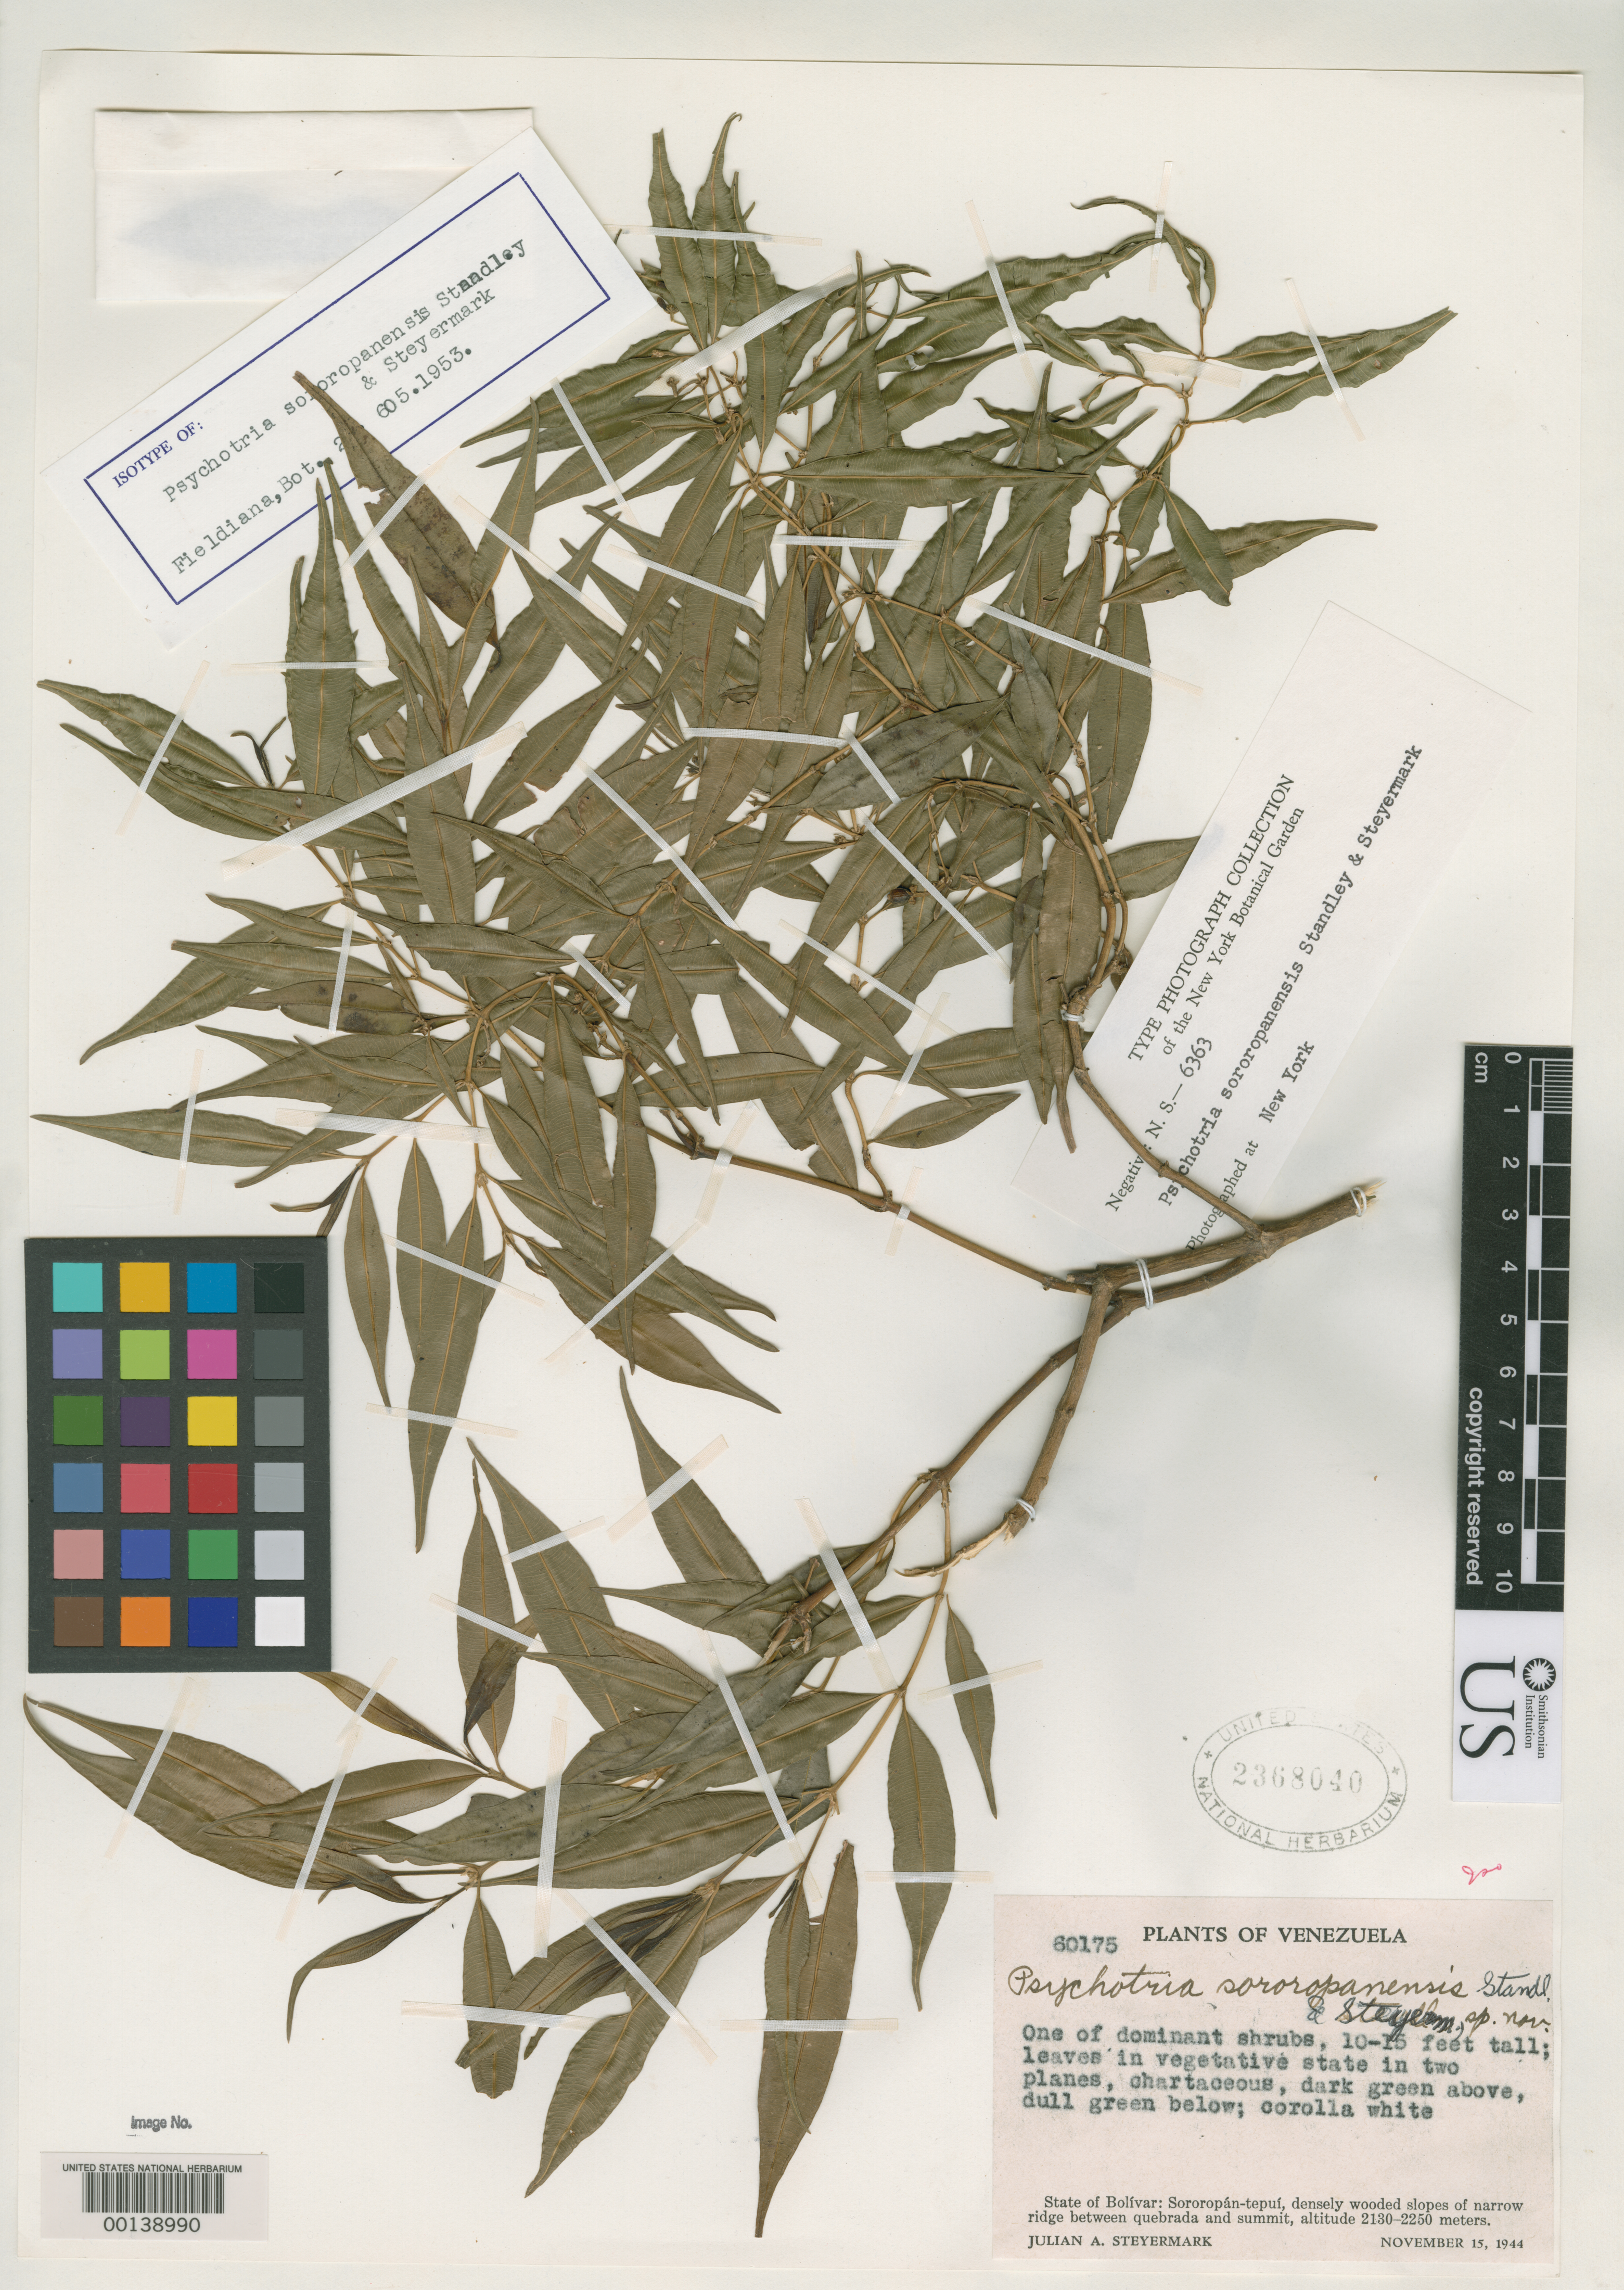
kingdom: Plantae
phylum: Tracheophyta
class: Magnoliopsida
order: Gentianales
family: Rubiaceae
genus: Psychotria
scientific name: Psychotria sororopanensis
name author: Standl. & Steyerm.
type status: Isotype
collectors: J. Steyermark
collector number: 60175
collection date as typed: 15 Nov 1944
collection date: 1944-11-15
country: Venezuela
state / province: Bolivar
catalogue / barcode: US 2368040